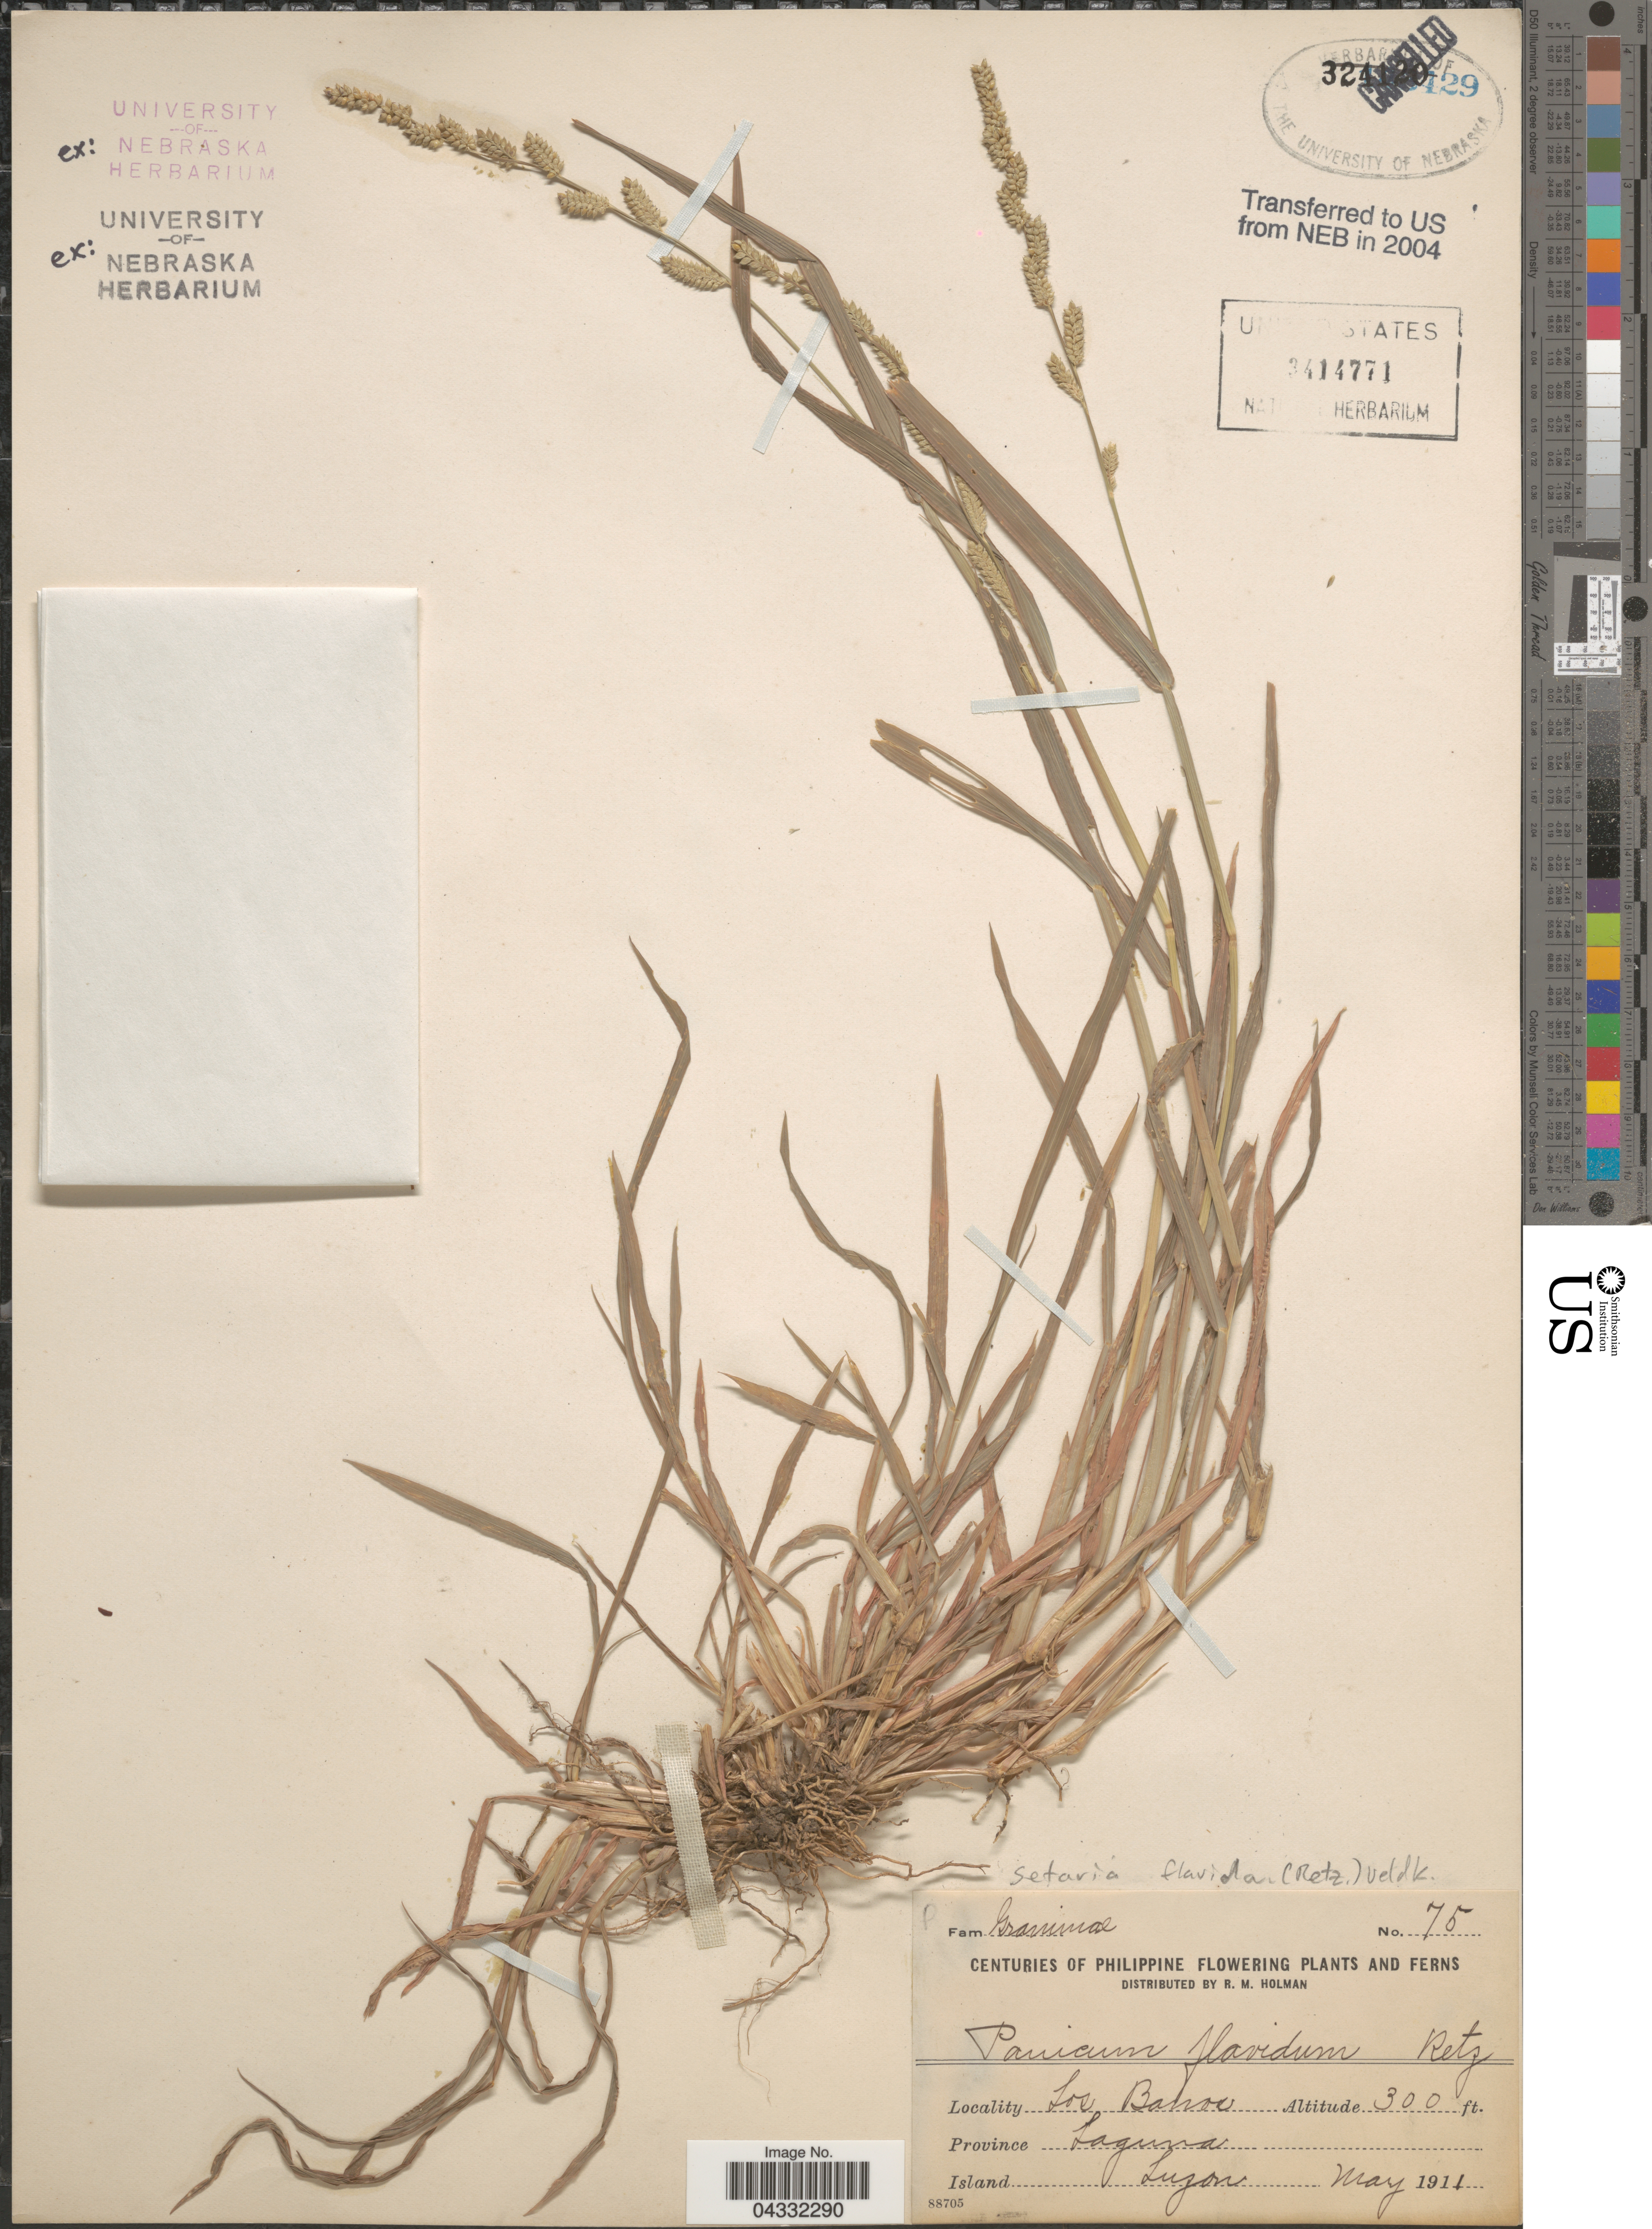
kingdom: Plantae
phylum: Tracheophyta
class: Liliopsida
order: Poales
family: Poaceae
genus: Setaria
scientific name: Setaria flavida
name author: (Retz.) Veldkamp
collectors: R. Holman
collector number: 75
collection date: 1911-05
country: Philippines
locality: Los Banos. Province Laguna. Island Luzon.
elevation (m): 91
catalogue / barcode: US 3414771